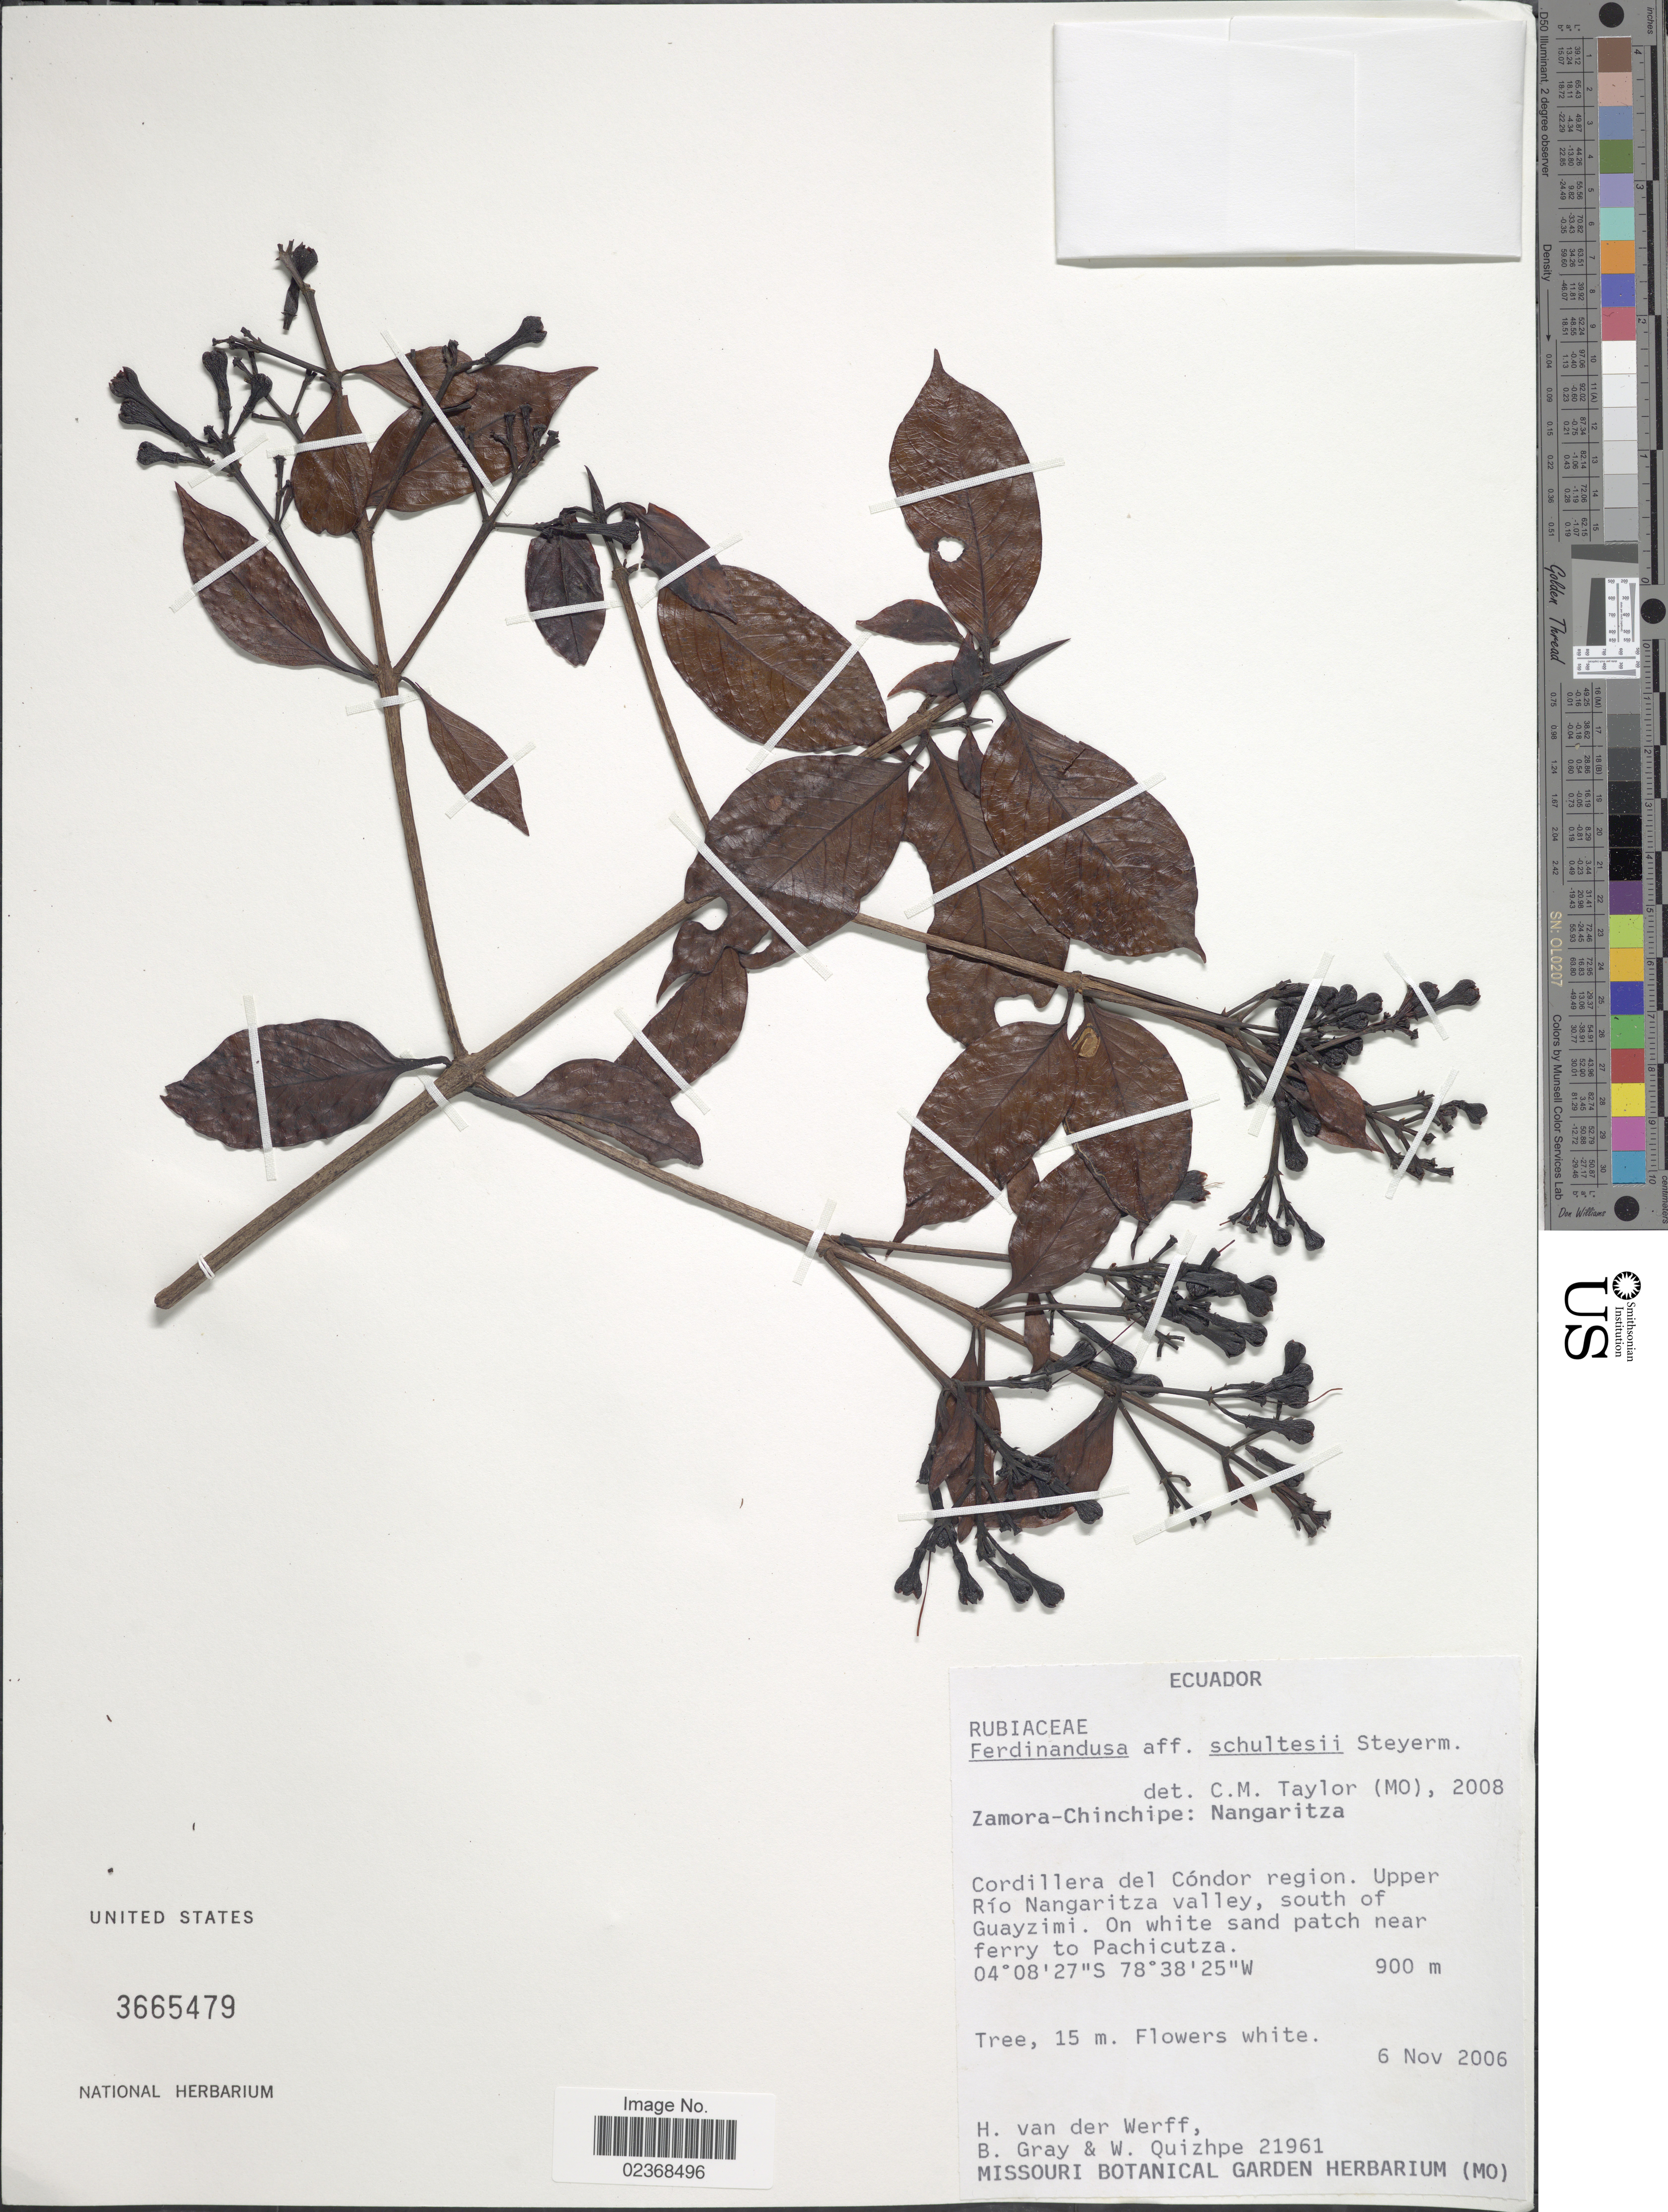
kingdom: Plantae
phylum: Tracheophyta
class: Magnoliopsida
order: Gentianales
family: Rubiaceae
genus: Ferdinandusa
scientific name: Ferdinandusa schultesii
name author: Steyerm.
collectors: H. van der Werff, B. Gray & W. Quizhpe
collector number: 21961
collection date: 2006-11-06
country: Ecuador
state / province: Zamora-Chinchipe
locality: Nangaritza, Cordillera del Condor region. Upper Rio Nangaritza valley, south of Guayzimi. On white sand patch near ferry to Pachicutza.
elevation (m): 900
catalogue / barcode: US 3665479